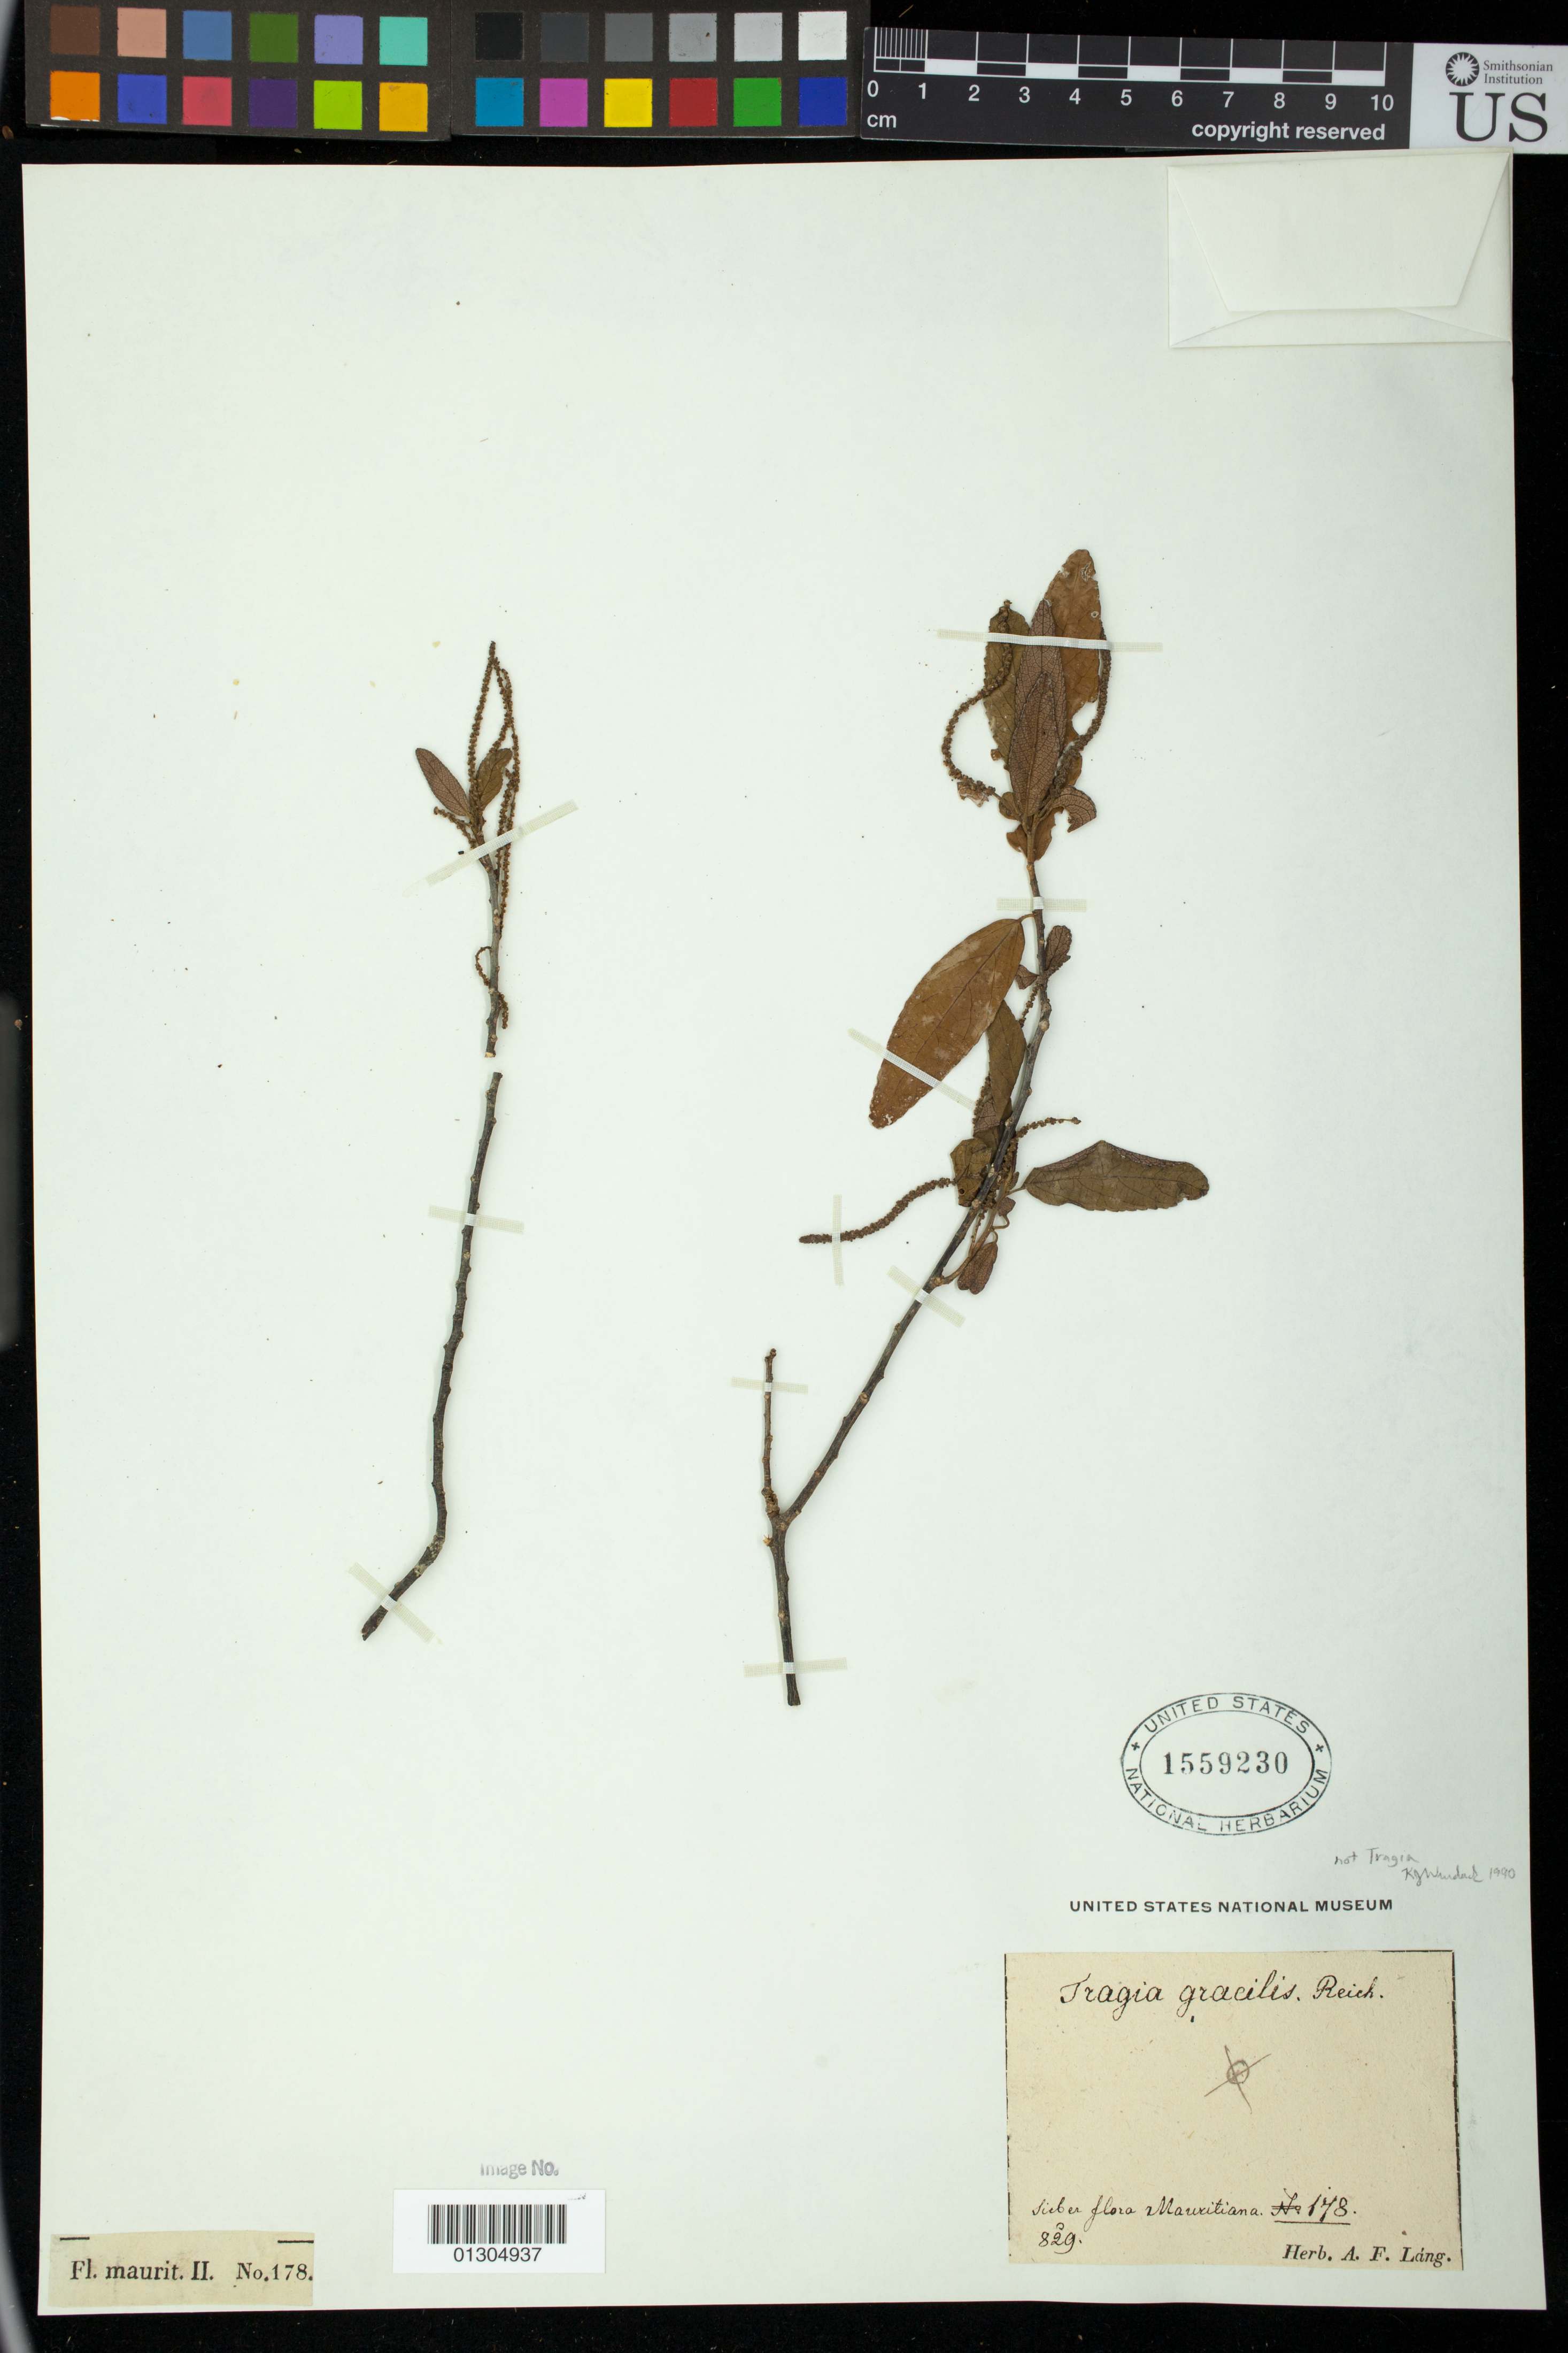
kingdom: Plantae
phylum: Tracheophyta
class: Magnoliopsida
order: Malpighiales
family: Euphorbiaceae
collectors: A. F. Láng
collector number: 178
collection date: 1829-10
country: Mauritania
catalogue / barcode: US 1559230